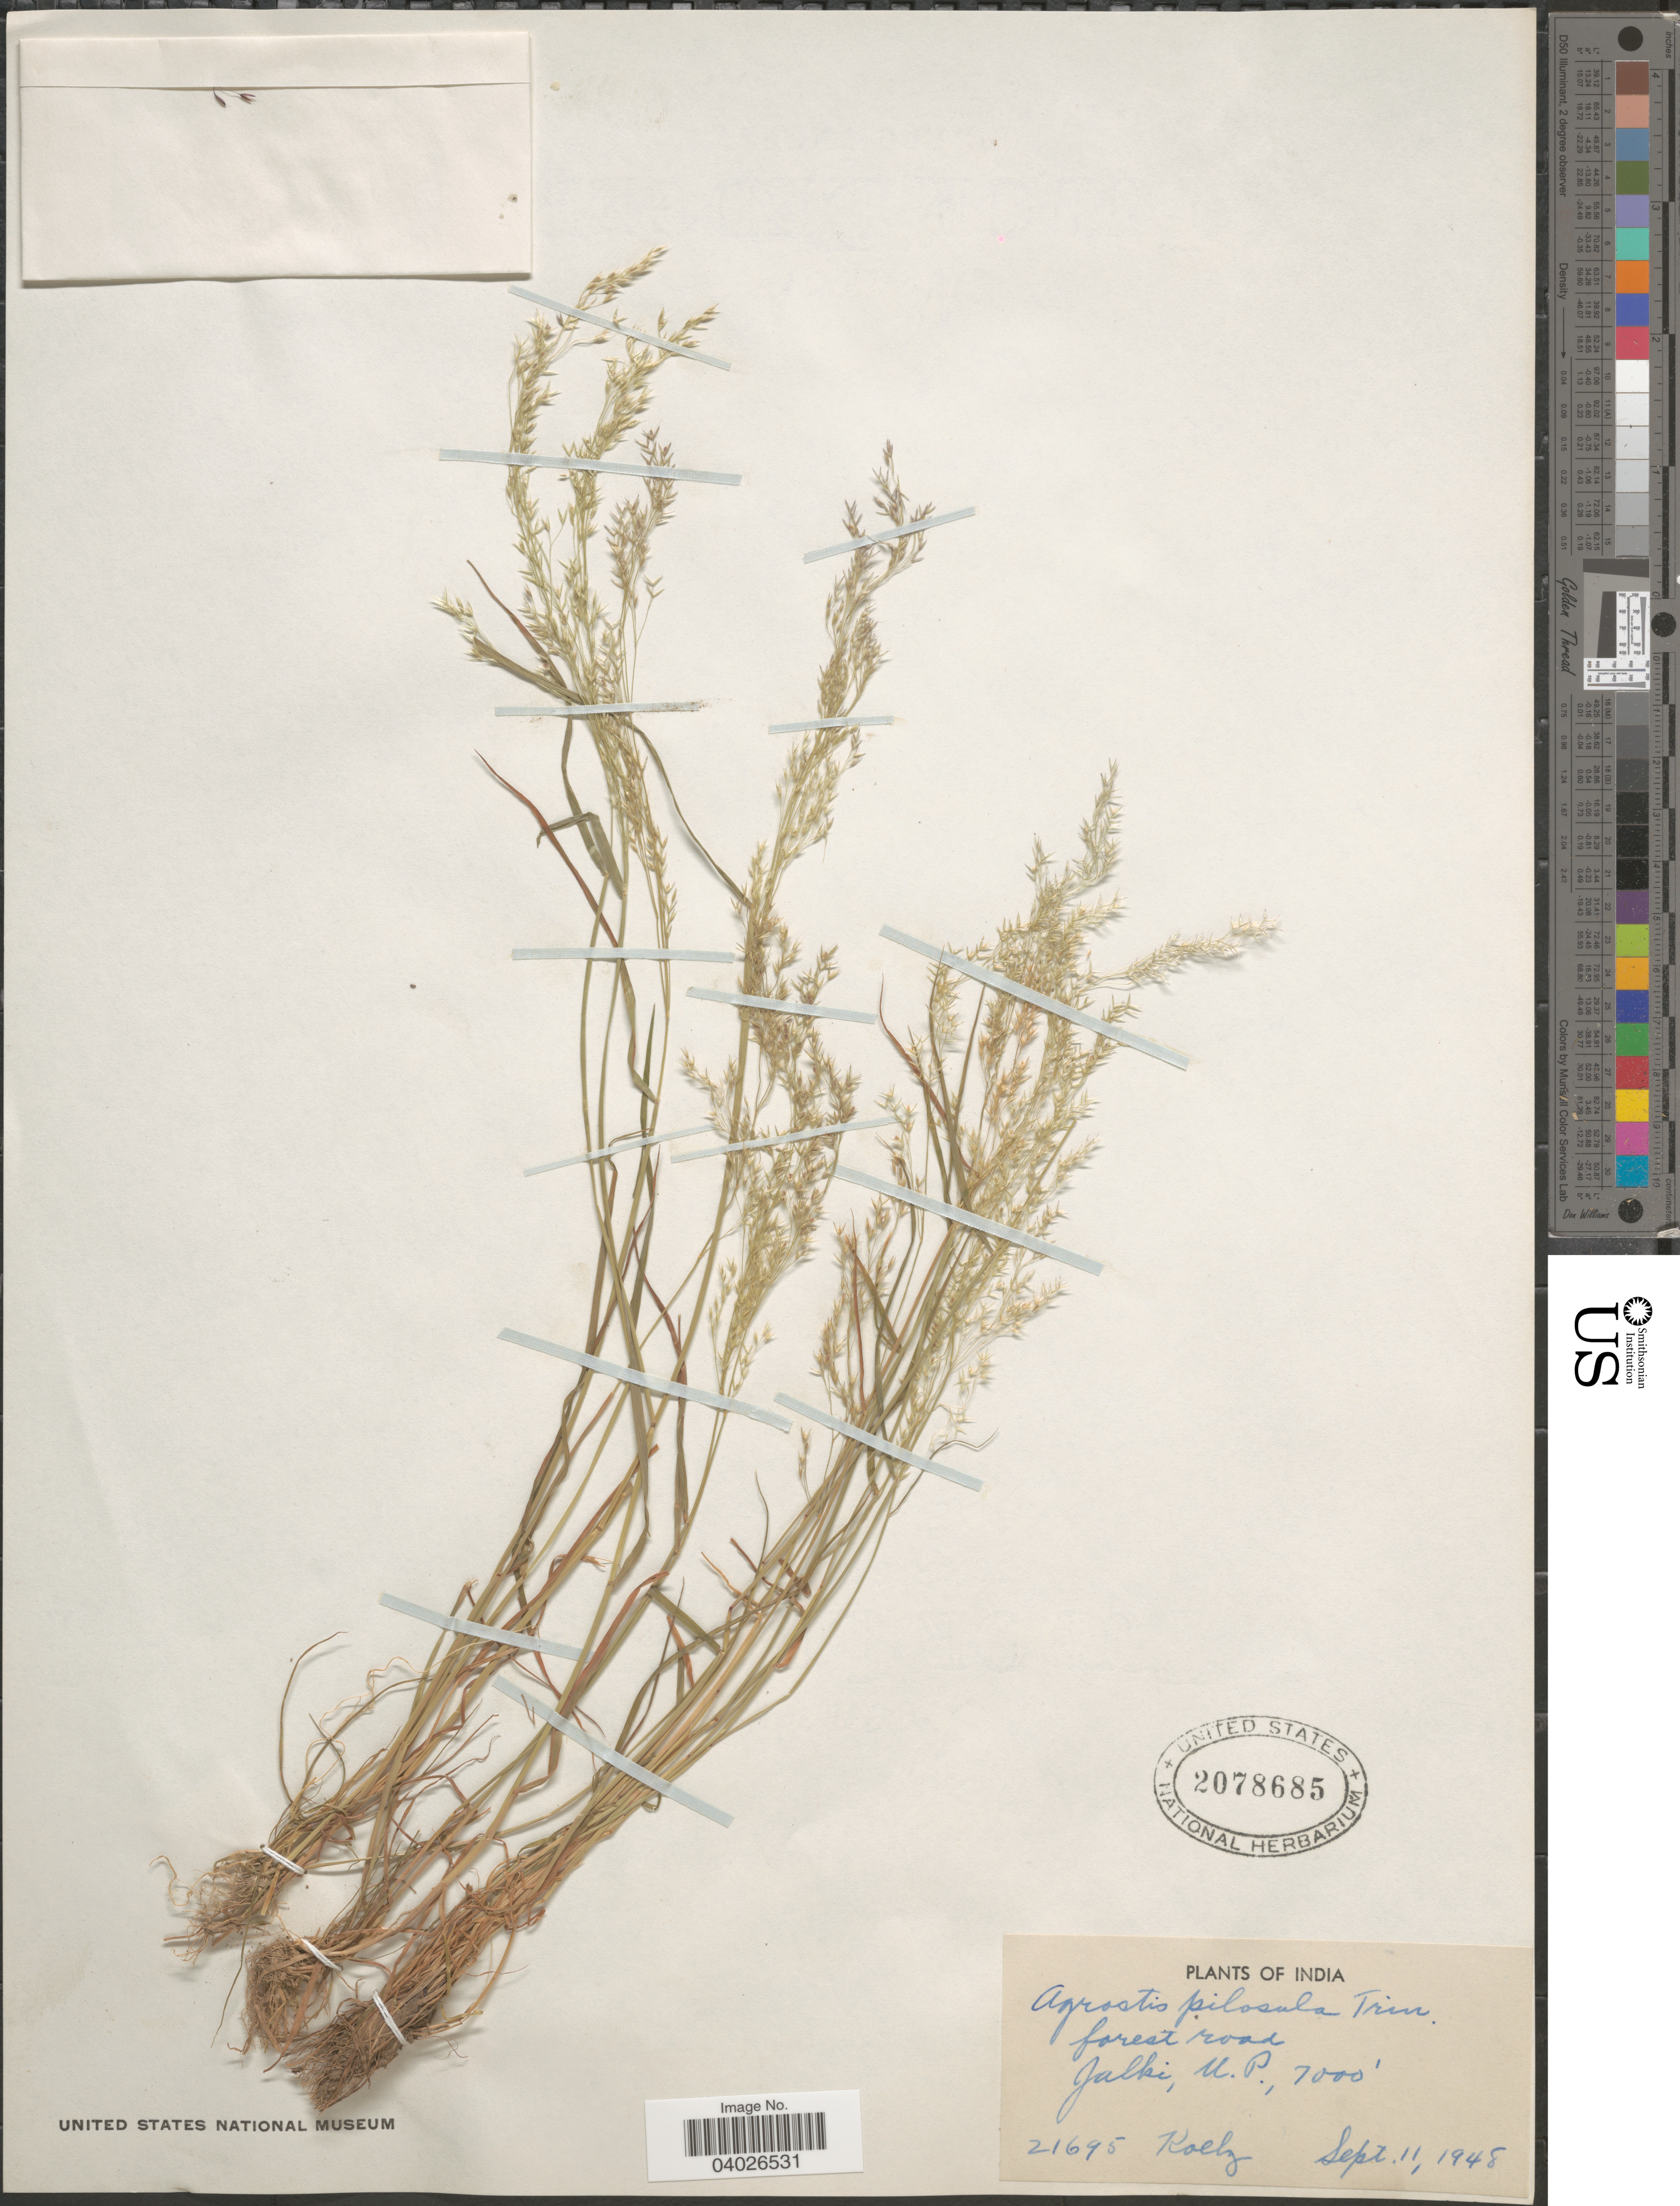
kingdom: Plantae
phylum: Tracheophyta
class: Liliopsida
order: Poales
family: Poaceae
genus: Agrostis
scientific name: Agrostis pilosula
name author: Trin.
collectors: Koelz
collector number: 21695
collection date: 1948-09-11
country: India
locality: Forest road Jalki. U. P.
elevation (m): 2134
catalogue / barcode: US 2078685